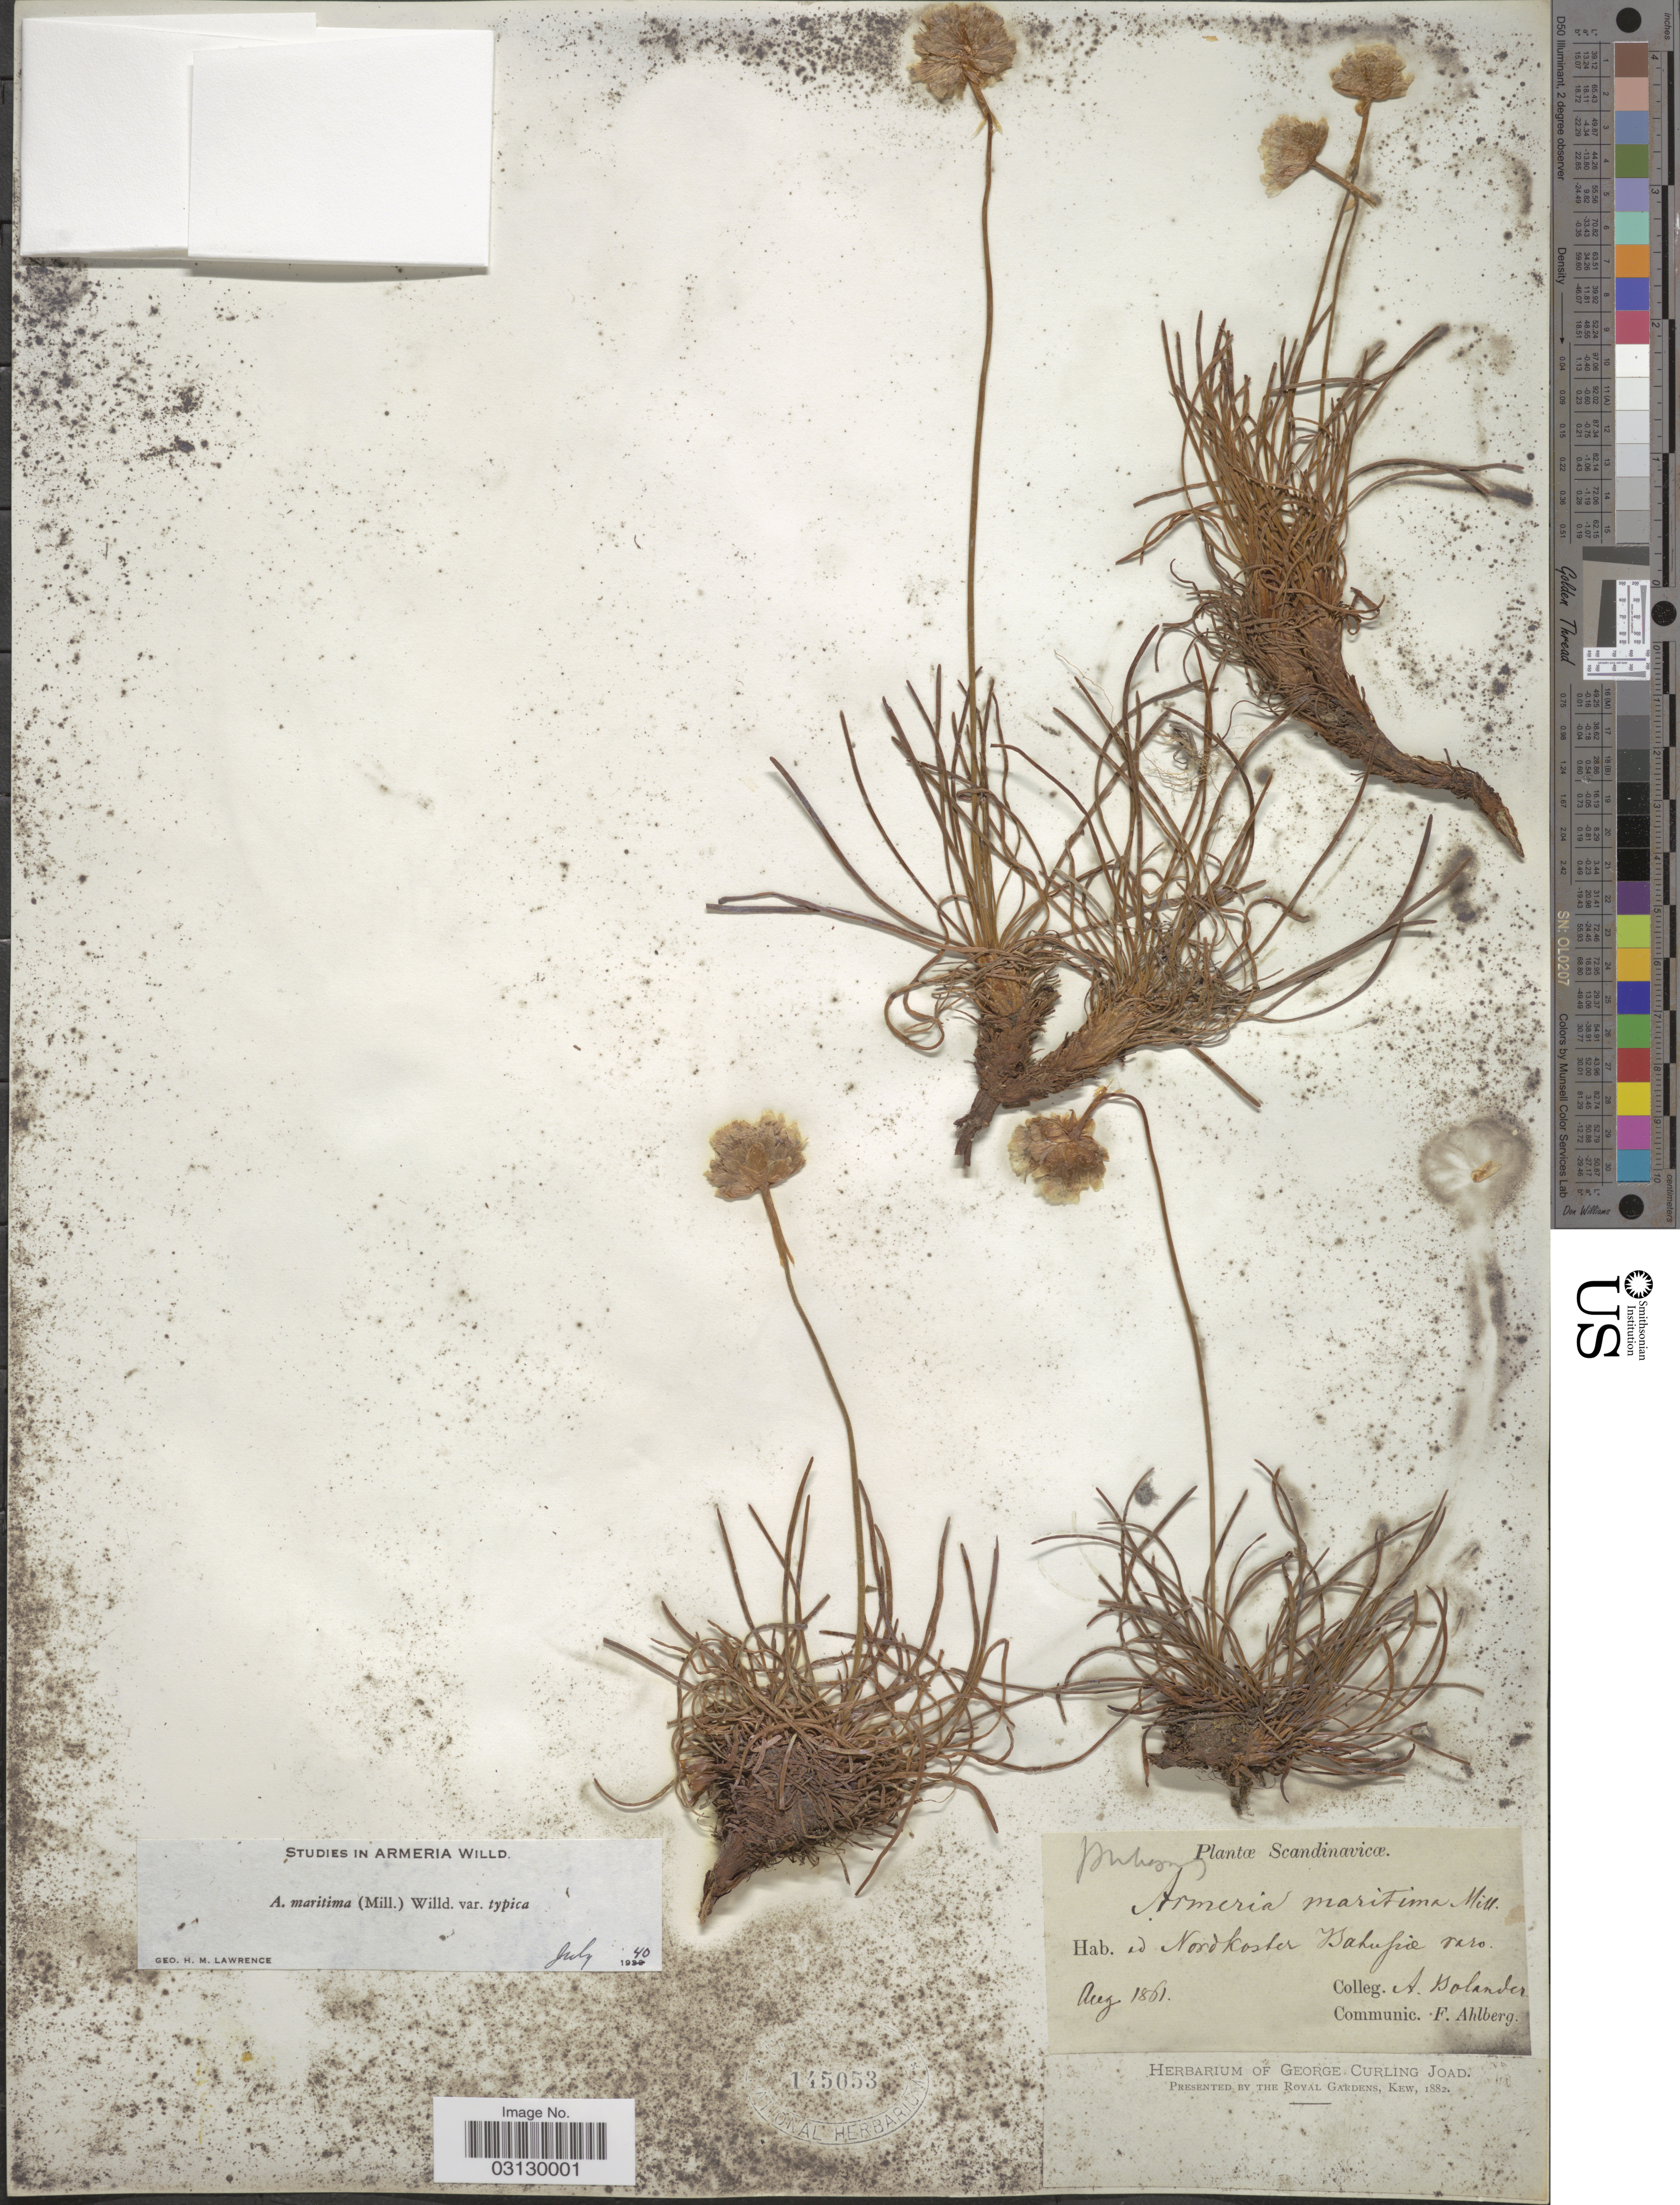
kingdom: Plantae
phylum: Tracheophyta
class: Magnoliopsida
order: Caryophyllales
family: Plumbaginaceae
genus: Armeria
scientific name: Armeria maritima subsp. maritima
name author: (Mill.) Willd.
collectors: A. Bolander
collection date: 1861-08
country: Sweden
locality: Scandinavicæ. Ad Nordkoster Bahusia raro.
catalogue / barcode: US 145053